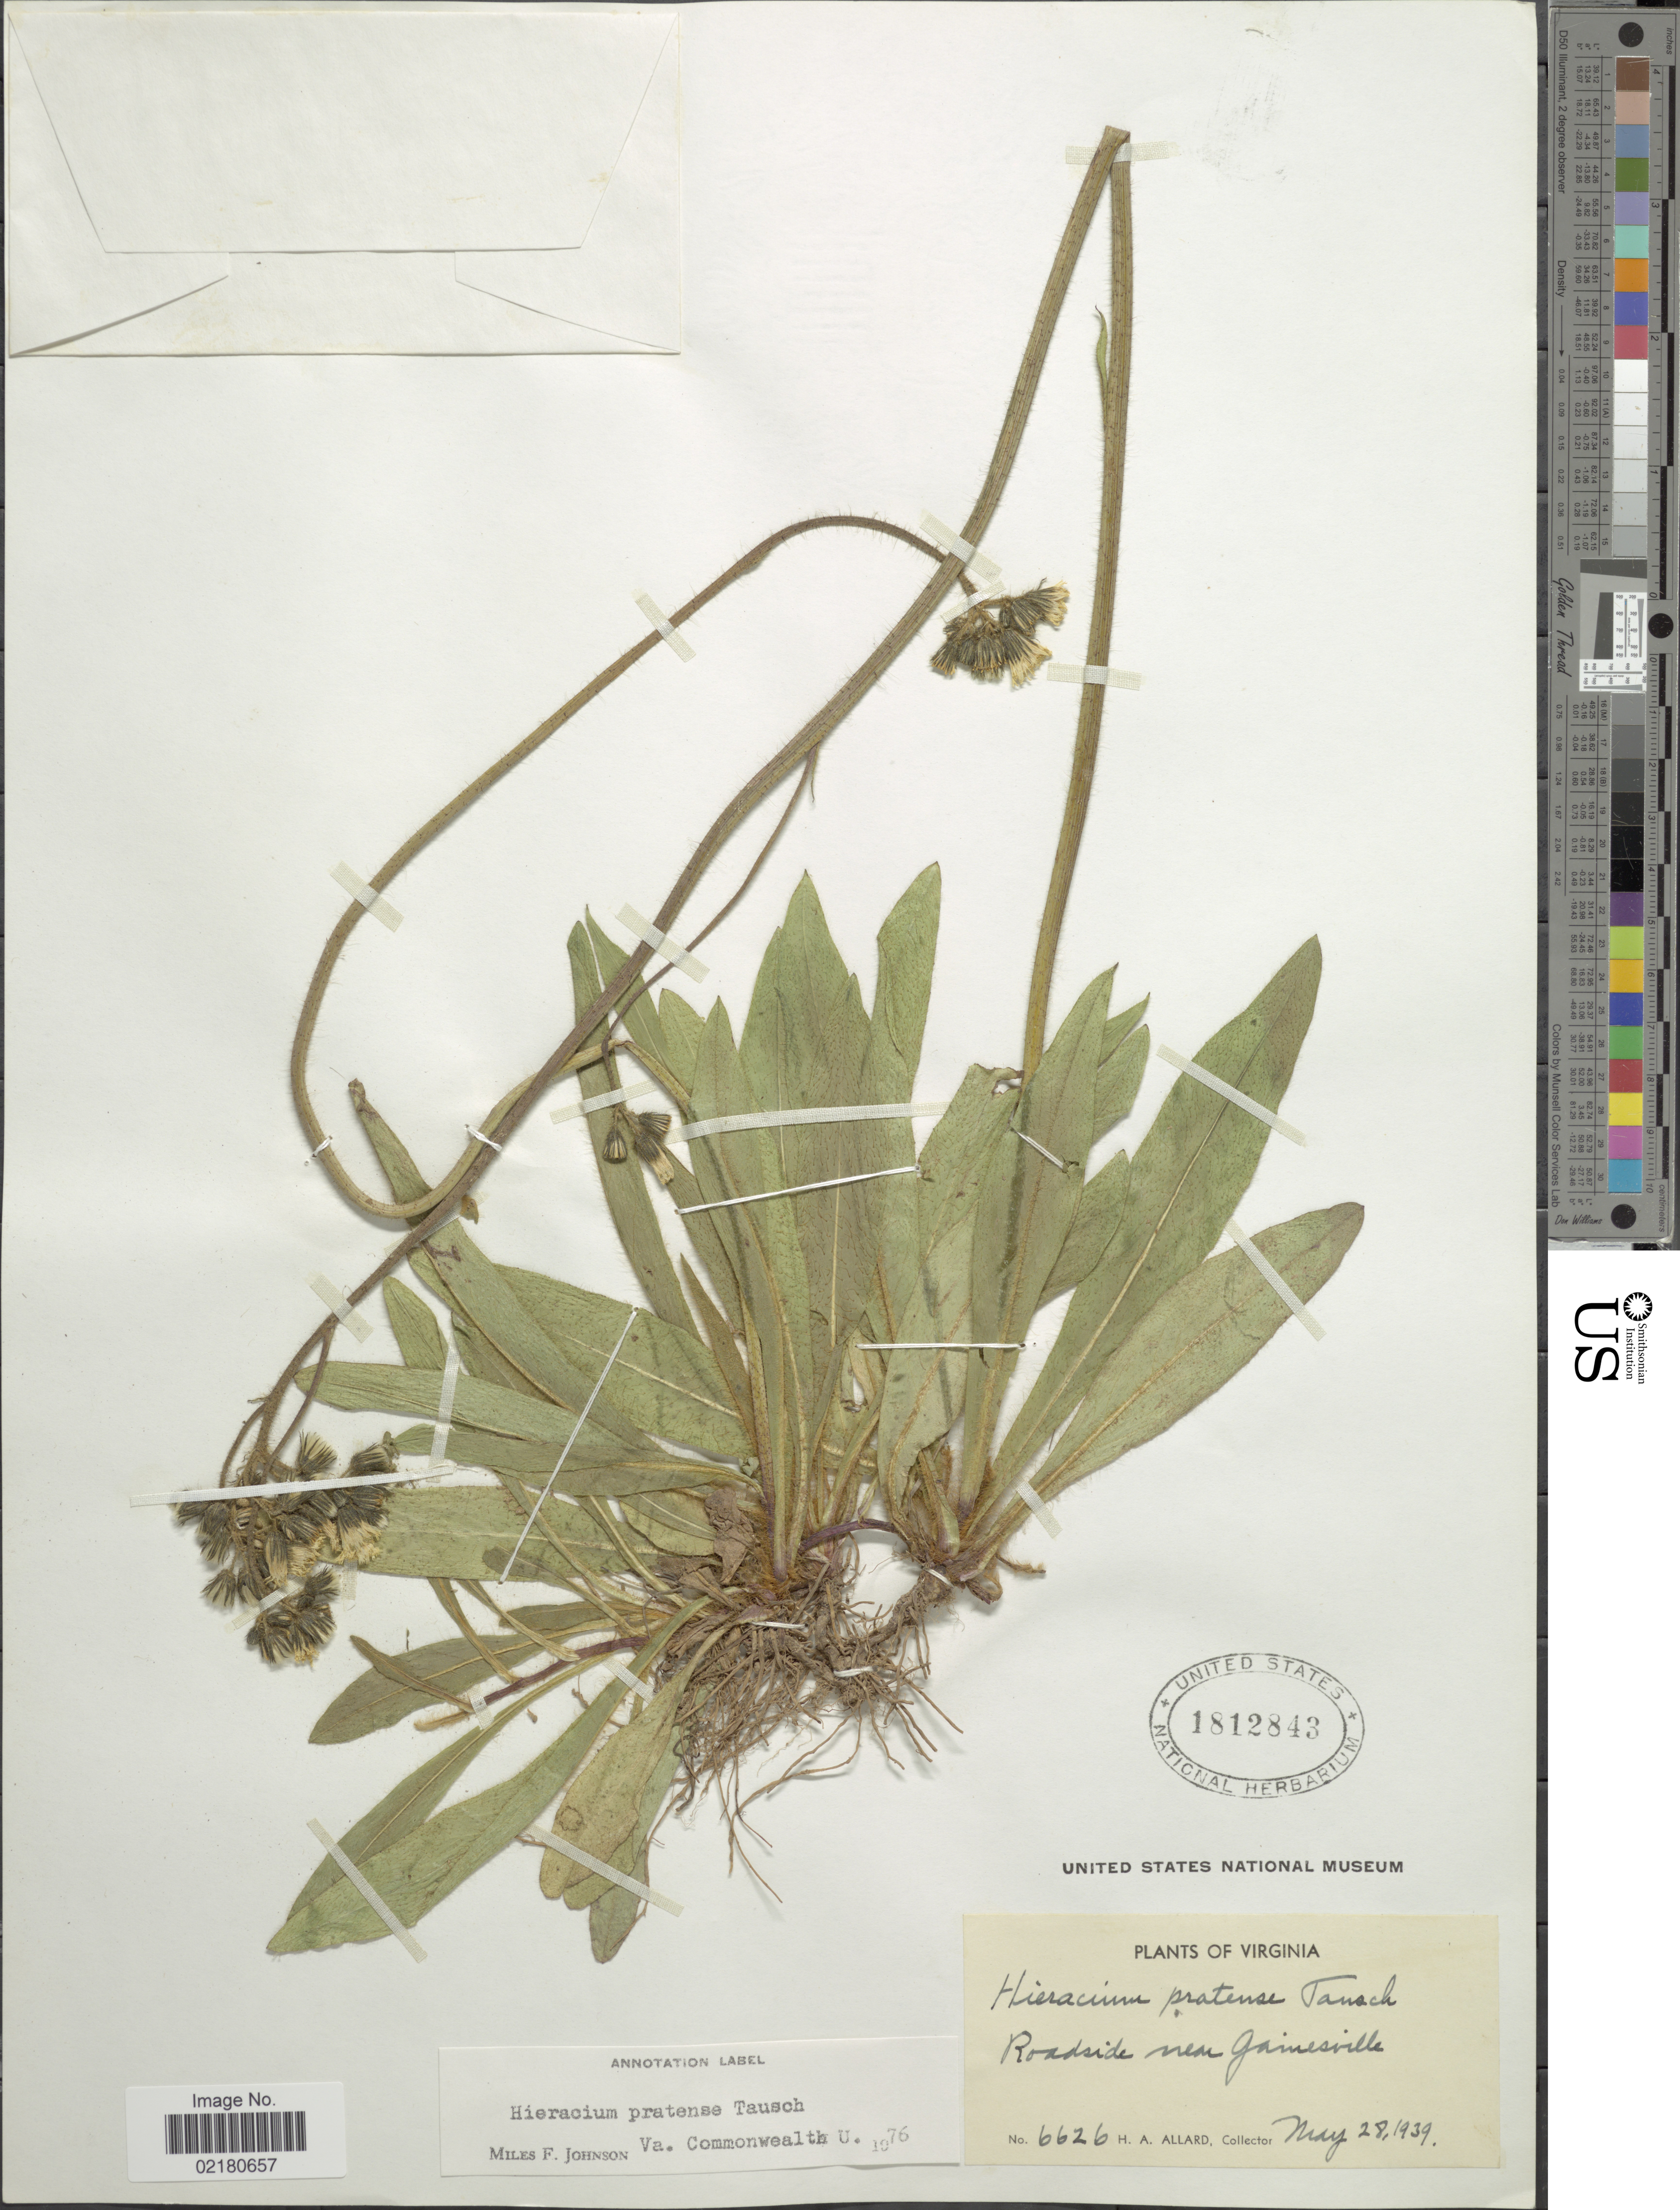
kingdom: Plantae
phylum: Tracheophyta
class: Magnoliopsida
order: Asterales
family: Asteraceae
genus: Pilosella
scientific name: Pilosella caespitosa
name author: (Dumort.) P. D. Sell & C. West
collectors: H. A. Allard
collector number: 6626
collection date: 1939-05-28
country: United States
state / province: Virginia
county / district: Prince William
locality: Virginia, Roadside, near Gainesville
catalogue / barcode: US 1812843